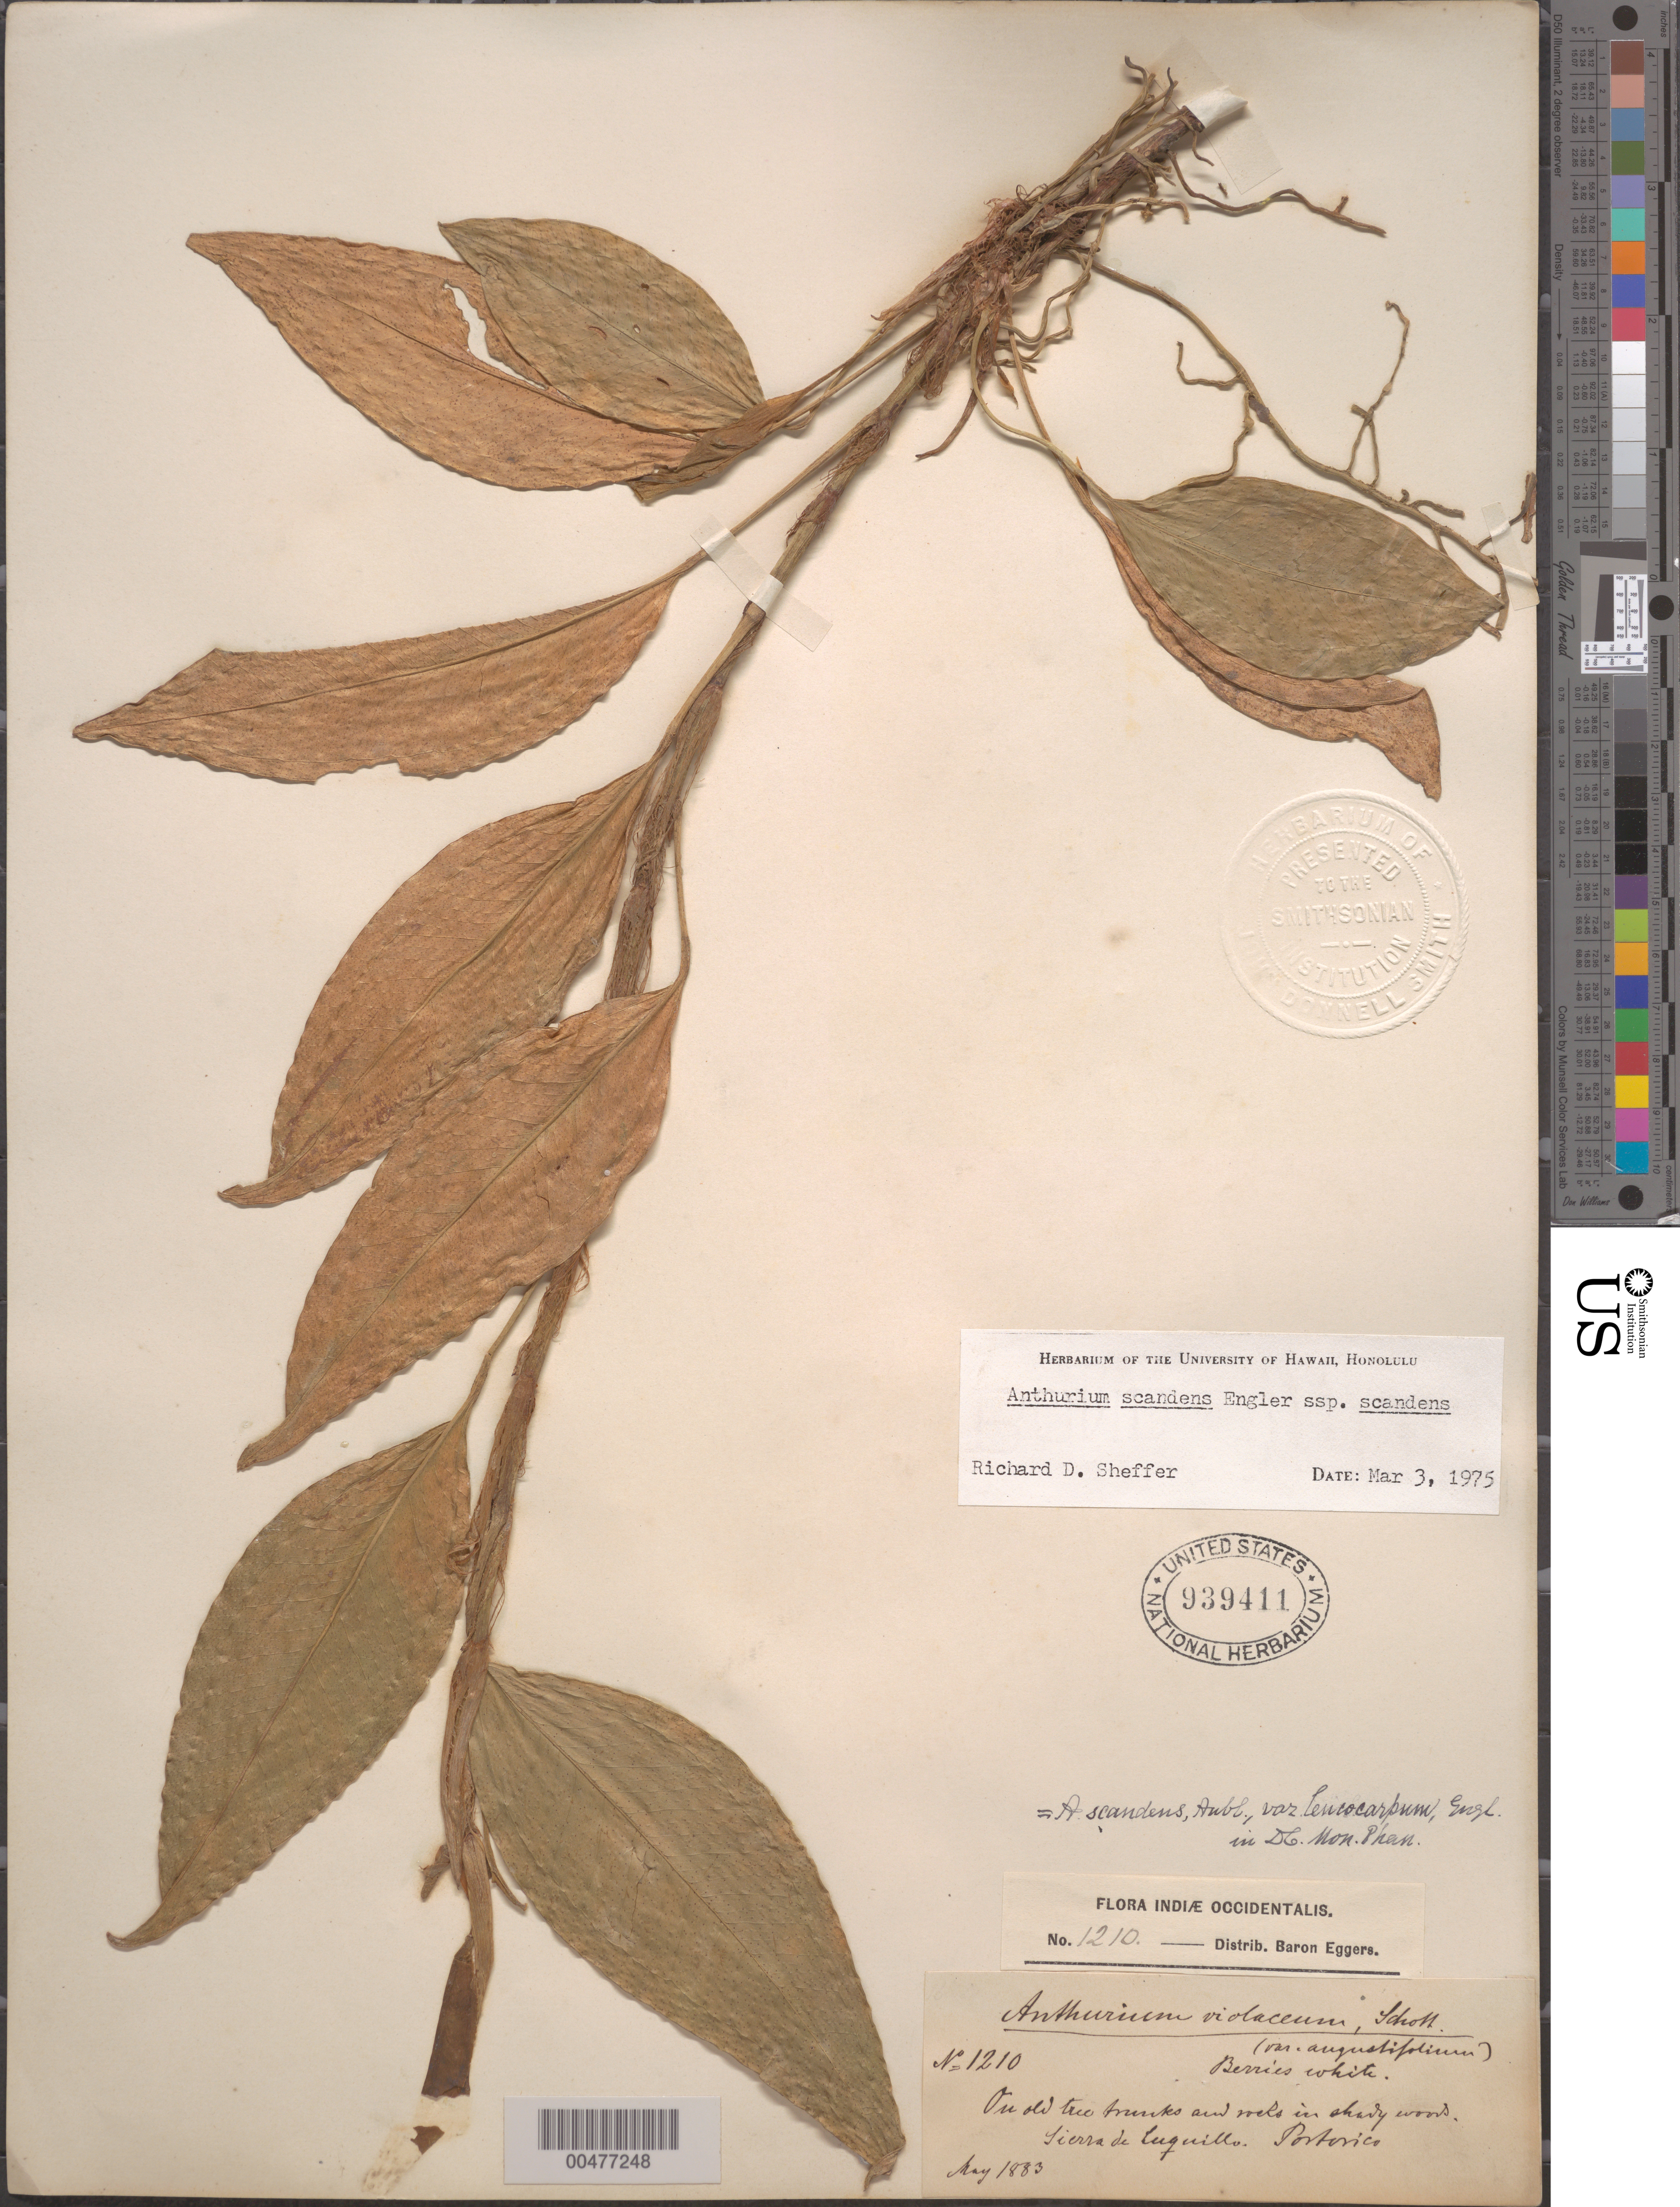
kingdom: Plantae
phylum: Tracheophyta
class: Liliopsida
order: Alismatales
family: Araceae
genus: Anthurium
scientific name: Anthurium scandens subsp. scandens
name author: (Aubl.) Engl.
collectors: H. F. A. von Eggers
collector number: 1210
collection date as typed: May 1883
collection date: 1883-05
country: Puerto Rico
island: Greater Antilles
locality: Sierra de Luquillo. On old tree trunks and rocks in shady woods.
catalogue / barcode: US 939411